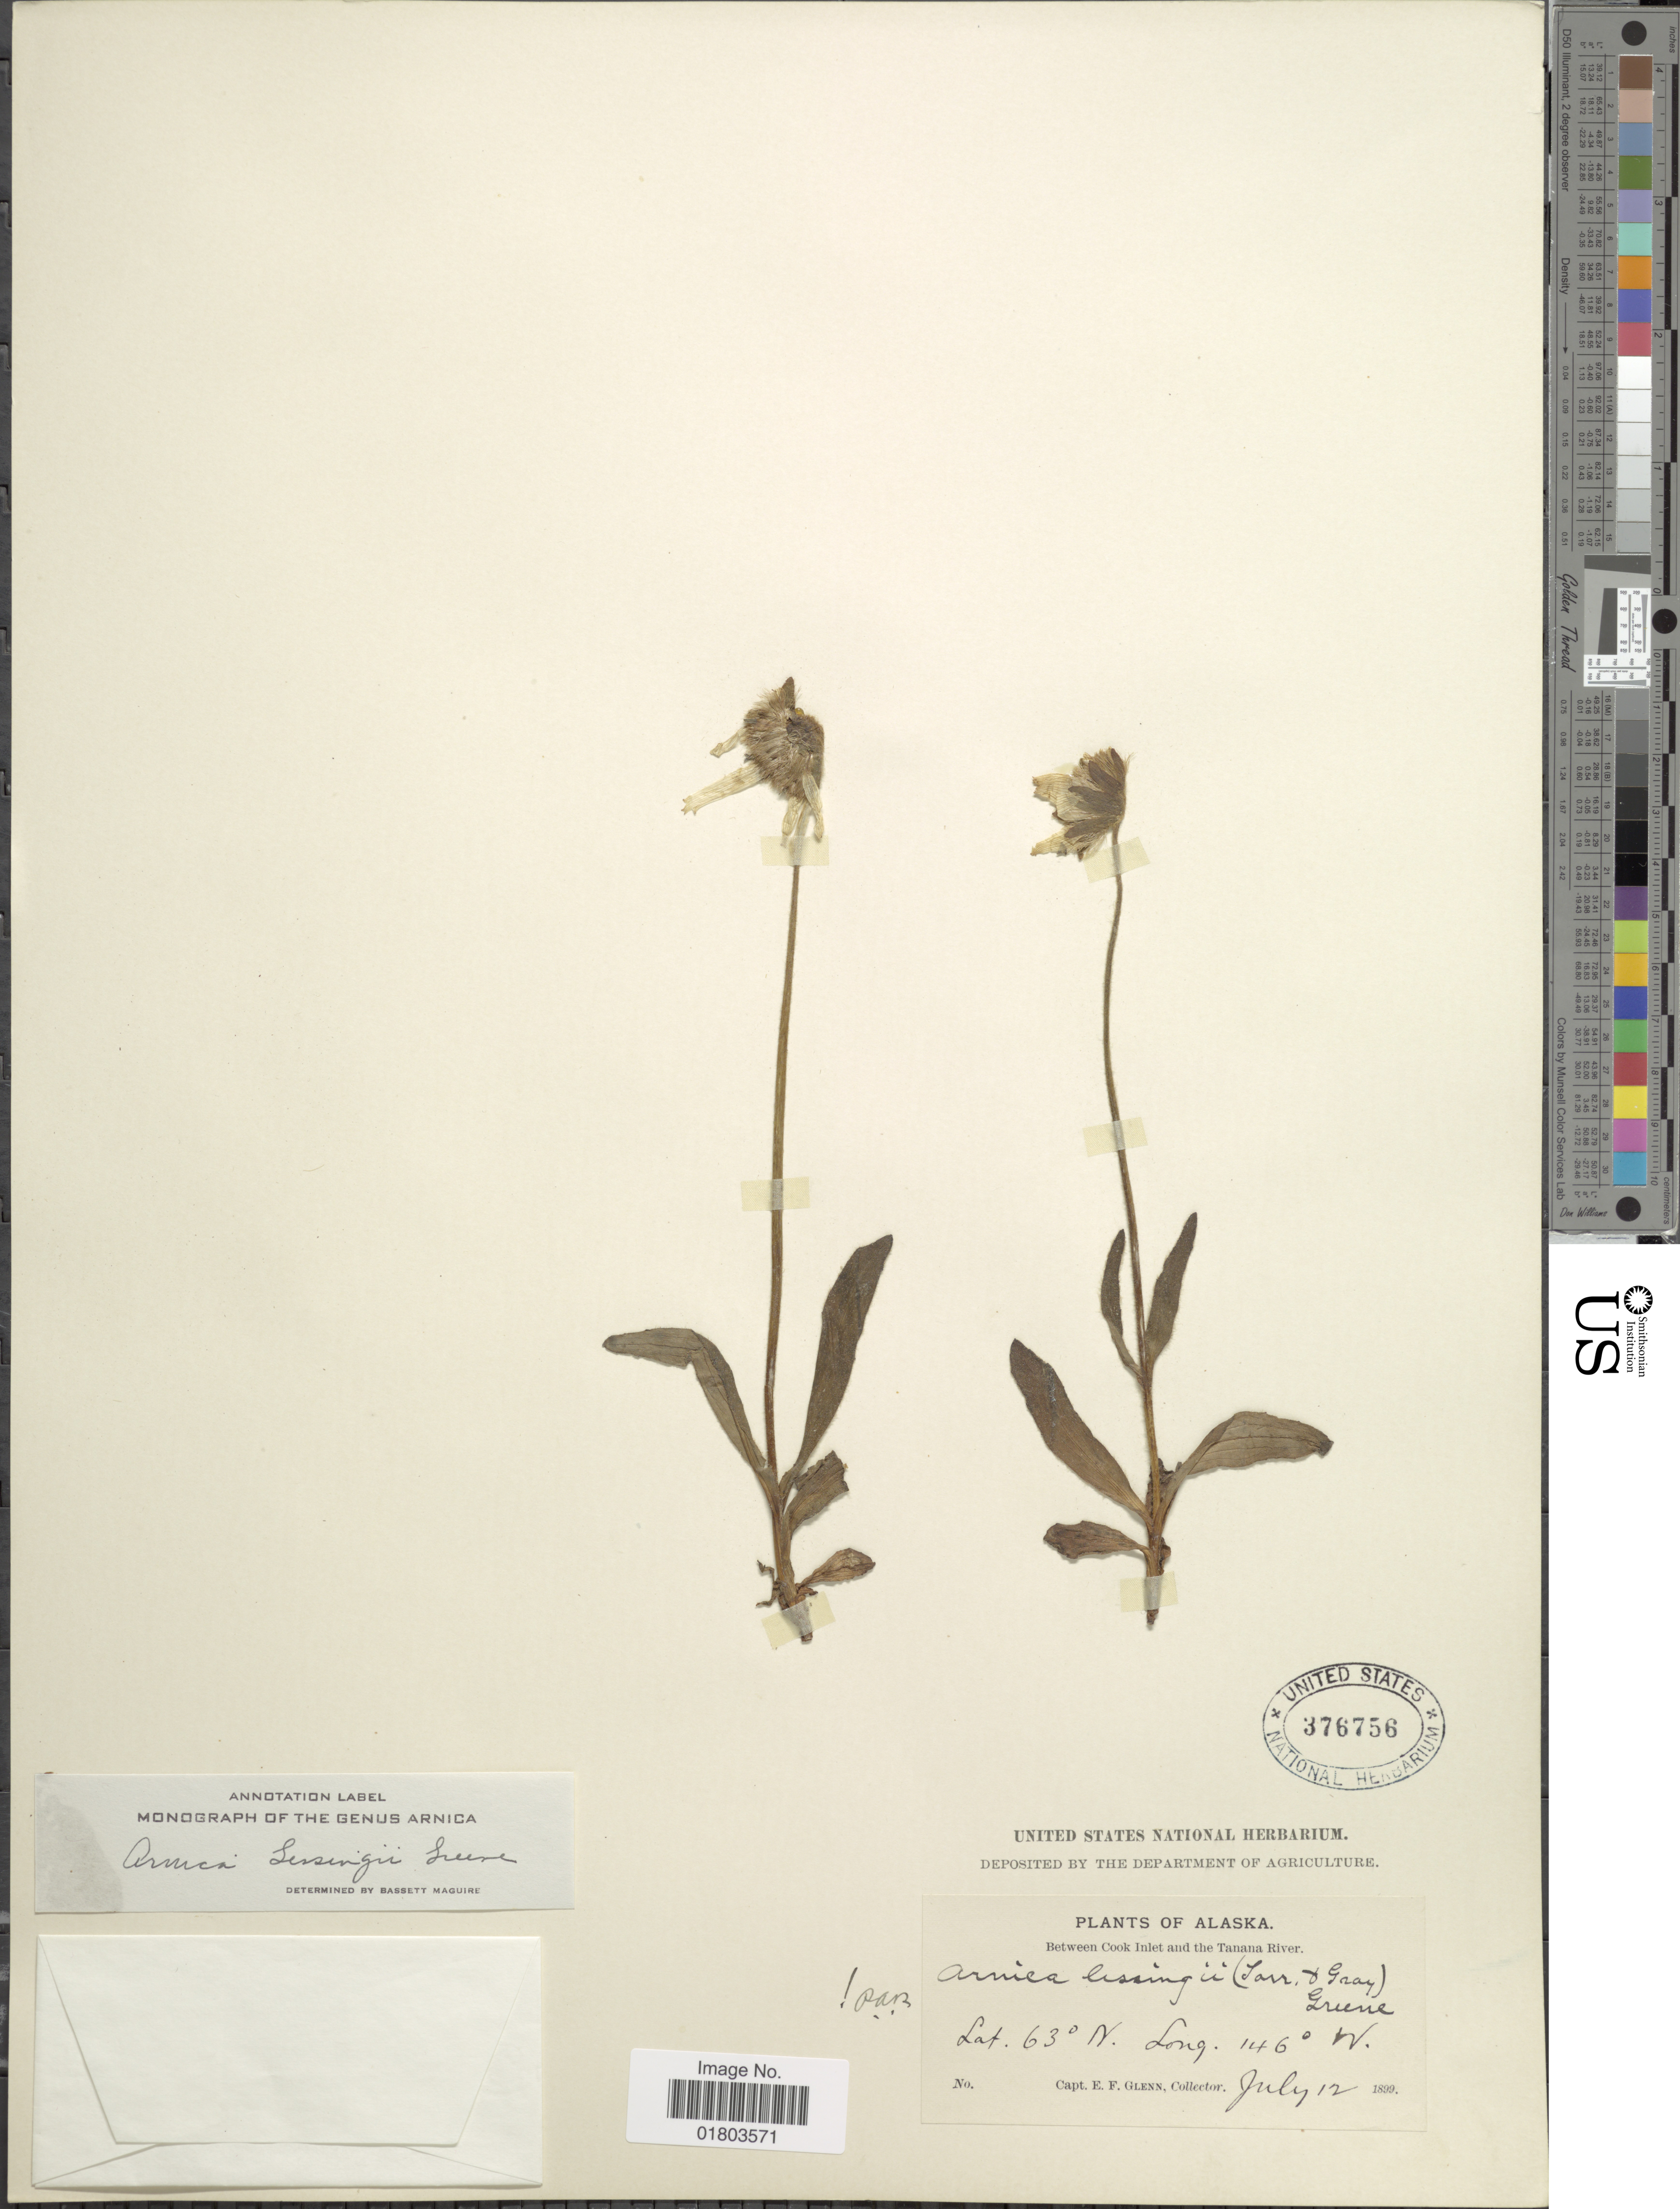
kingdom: Plantae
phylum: Tracheophyta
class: Magnoliopsida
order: Asterales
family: Asteraceae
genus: Arnica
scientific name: Arnica lessingii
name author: (Torr. & A. Gray) Greene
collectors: E. Glenn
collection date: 1899-07-12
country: United States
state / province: Alaska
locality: Between Cook Inlet and the Tanana River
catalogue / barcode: US 376756